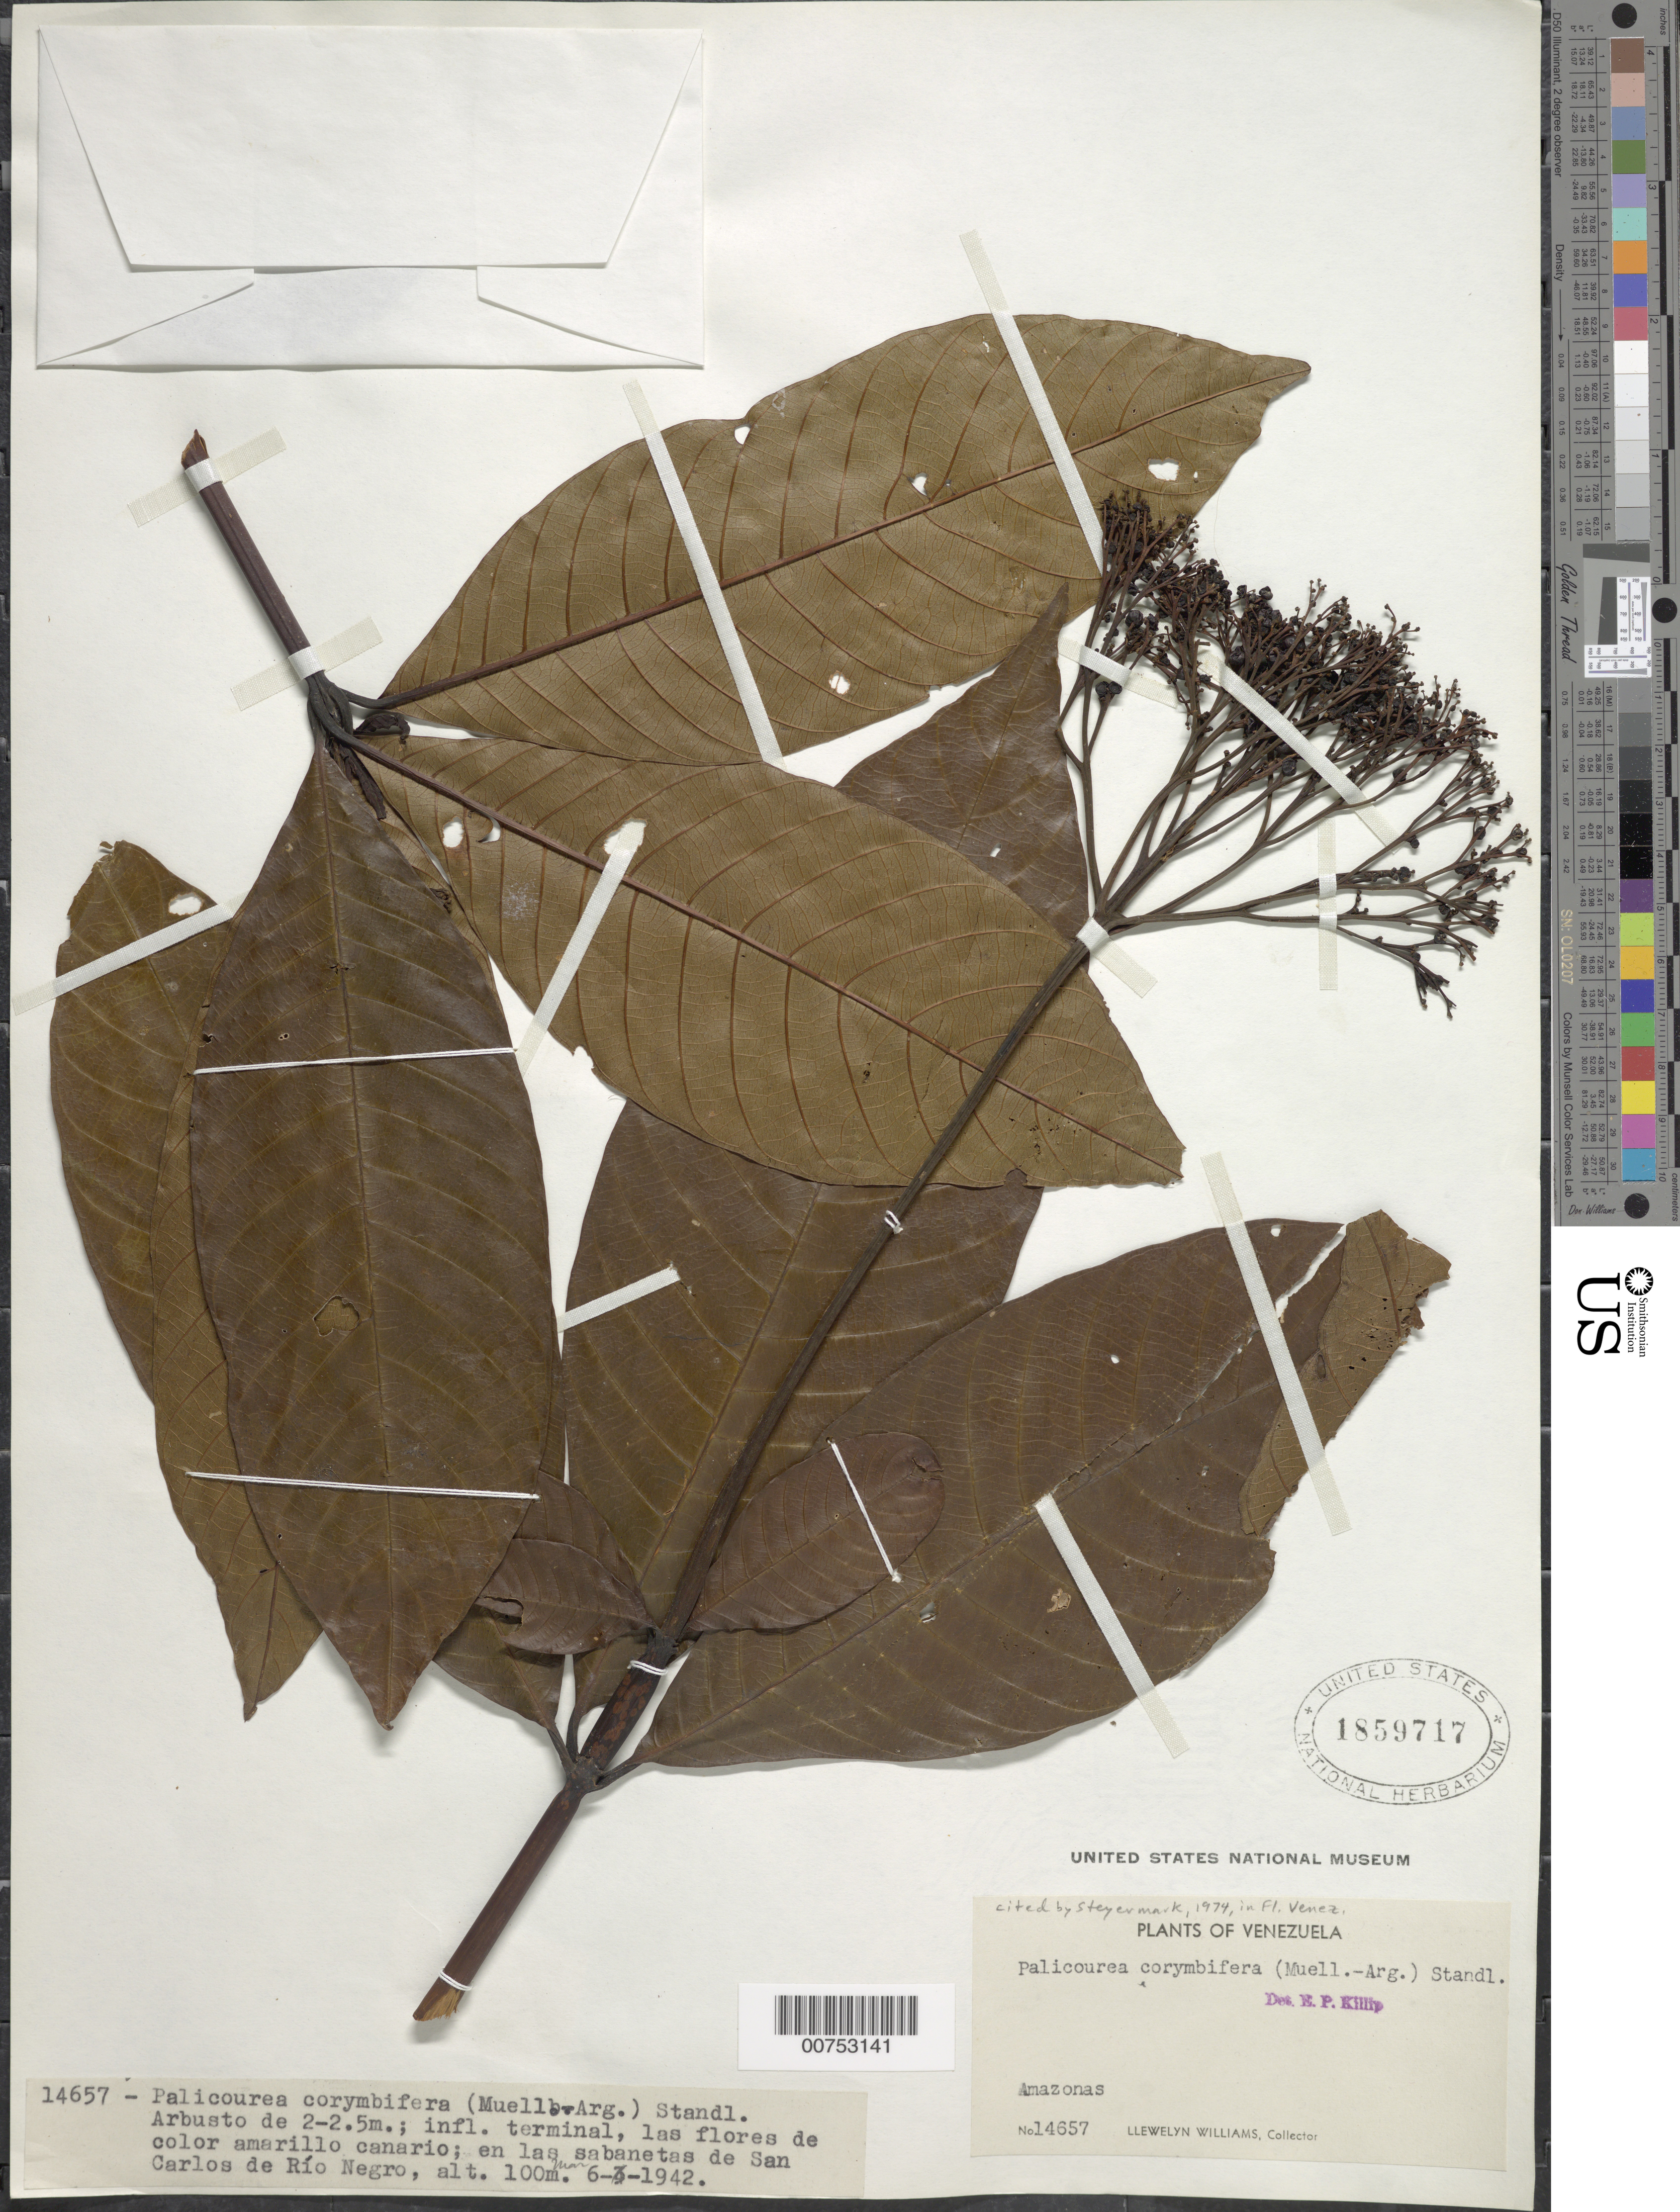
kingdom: Plantae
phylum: Tracheophyta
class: Magnoliopsida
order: Gentianales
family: Rubiaceae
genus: Palicourea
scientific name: Palicourea corymbifera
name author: (Müll. Arg.) Standl.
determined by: Killip, Ellsworth P.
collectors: Ll. Williams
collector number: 14657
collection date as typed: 6-Mar-42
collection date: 1942-03-06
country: Venezuela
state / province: Amazonas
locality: San Carlos de Río Negro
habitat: Sabanetas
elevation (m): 100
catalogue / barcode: US 1859717